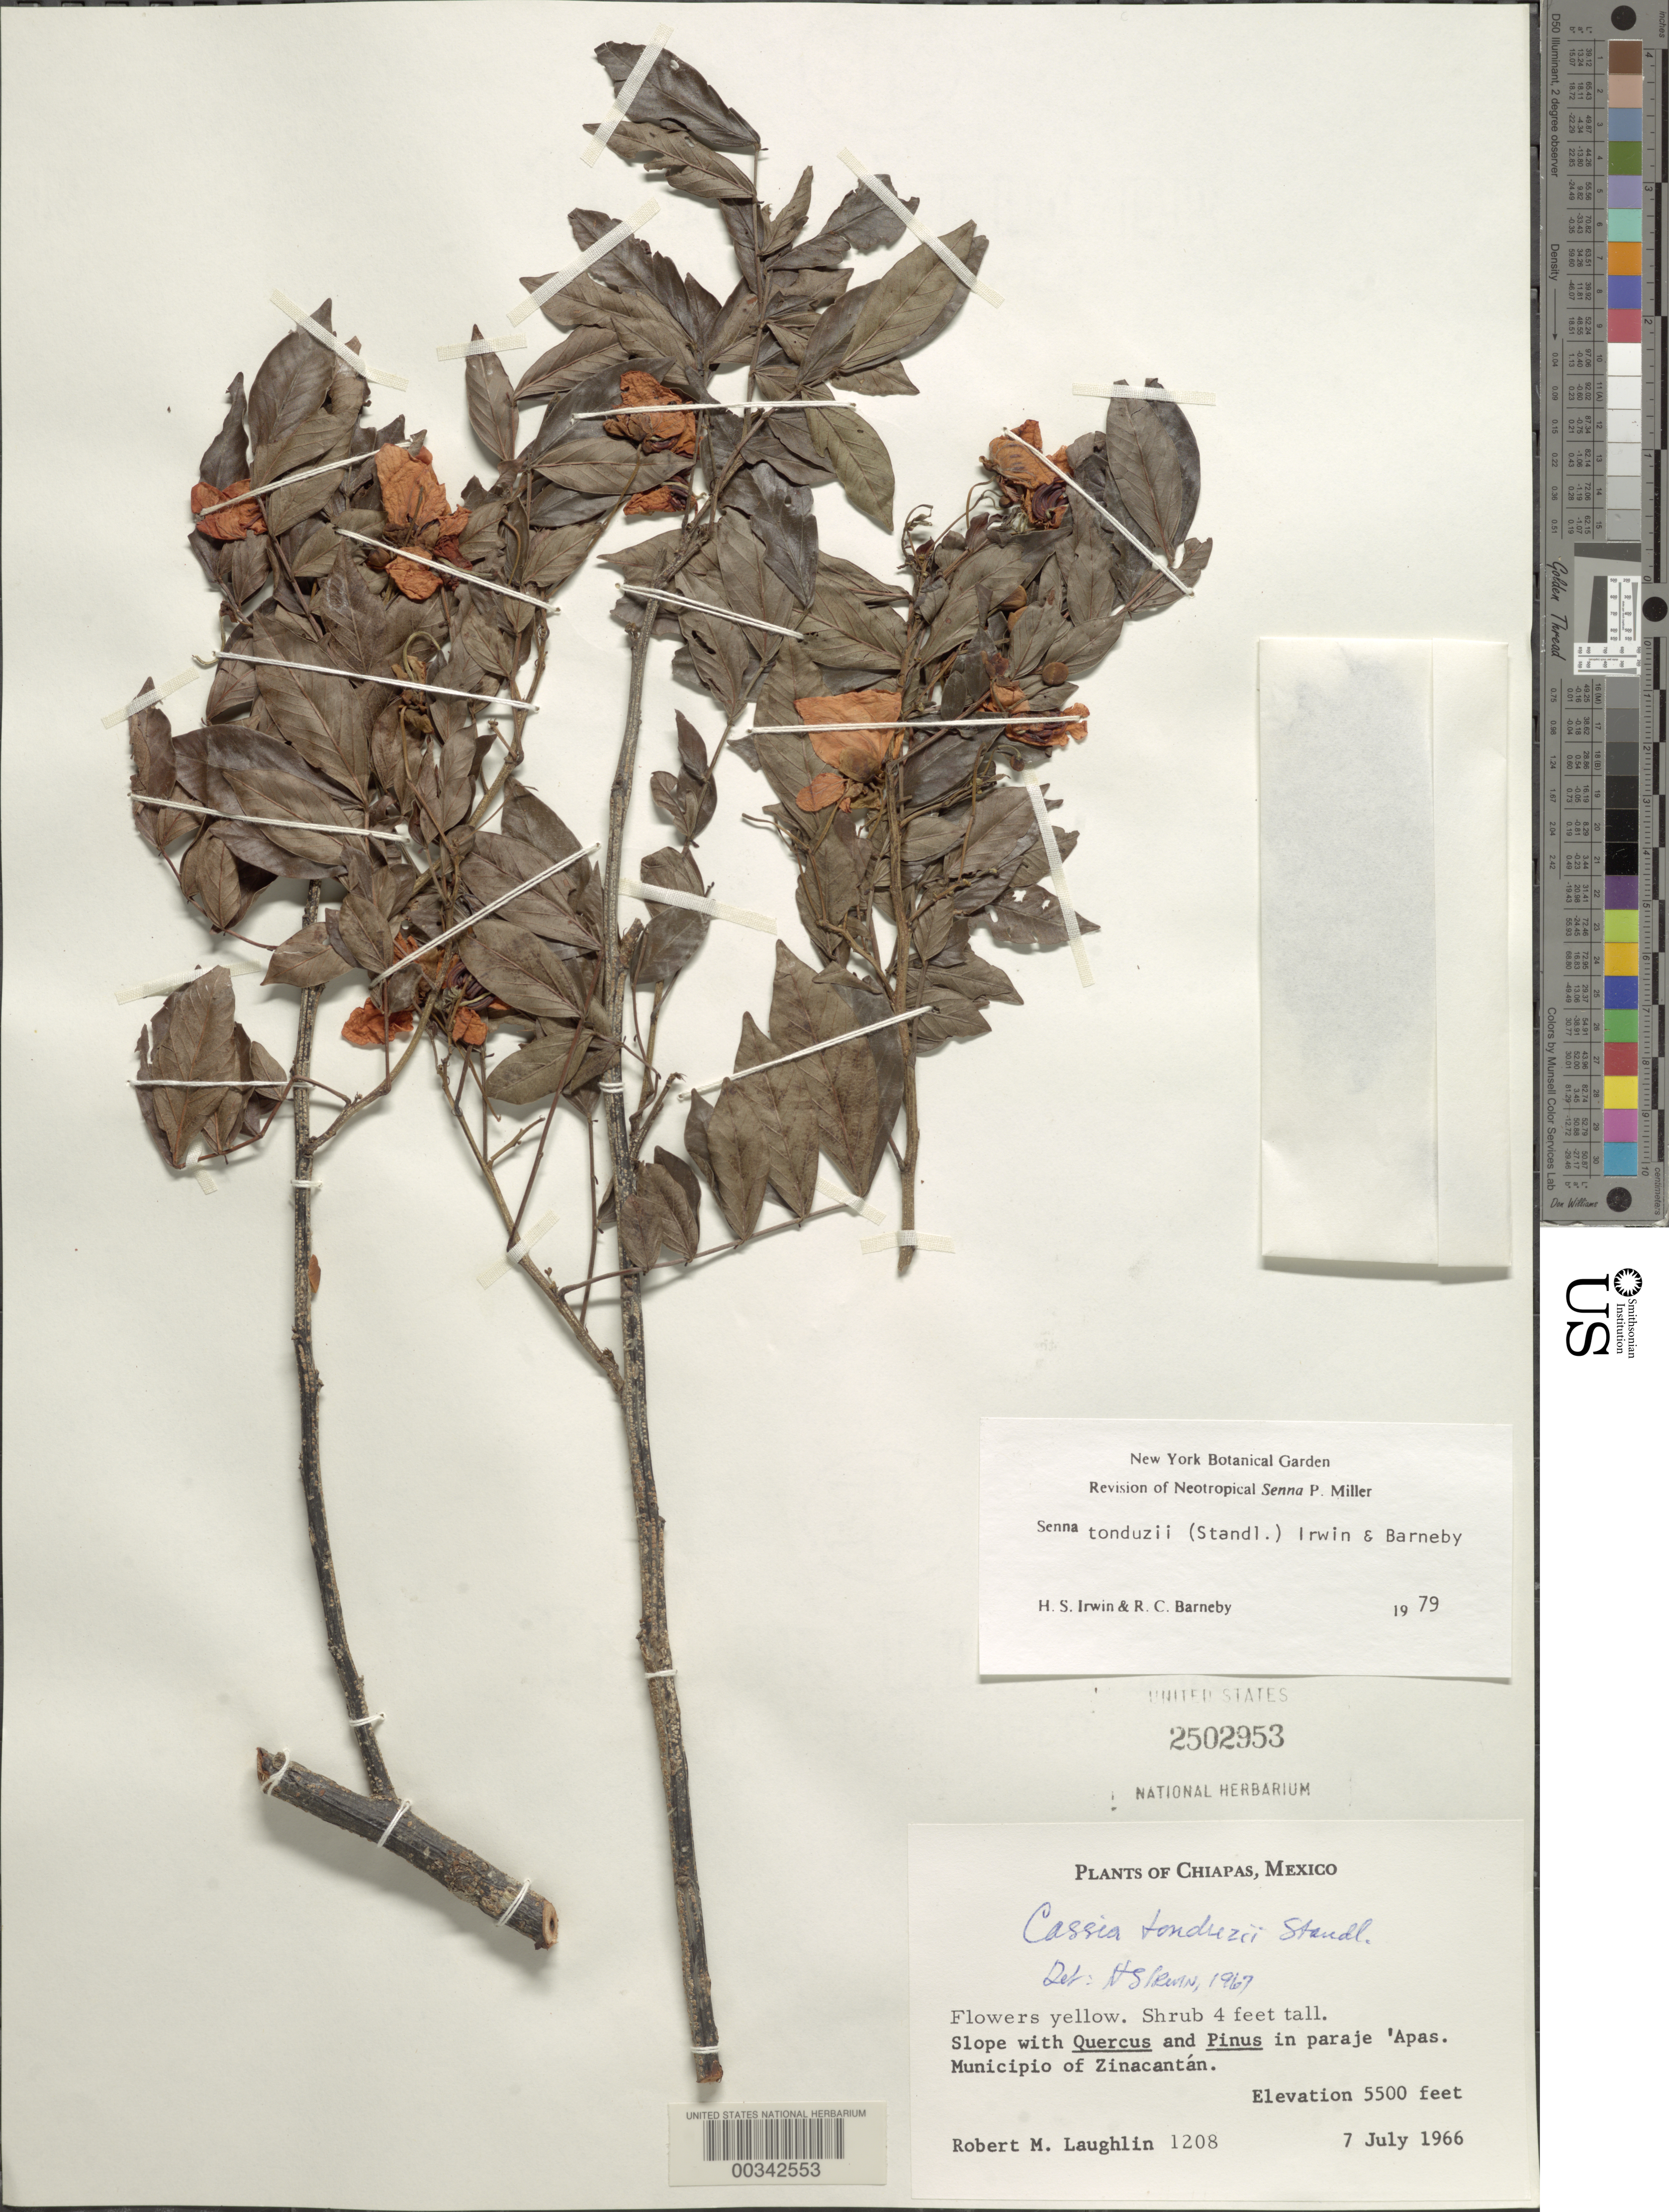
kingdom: Plantae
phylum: Tracheophyta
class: Magnoliopsida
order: Fabales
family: Fabaceae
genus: Senna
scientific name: Senna tonduzii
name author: (Standl.) H.S. Irwin & Barneby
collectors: R. M. Laughlin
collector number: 1208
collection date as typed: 07 Jul 1966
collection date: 1966-07-07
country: Mexico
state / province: Chiapas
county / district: Zinacantán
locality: In paraje 'apas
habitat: Slope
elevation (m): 1676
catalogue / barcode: US 2502953